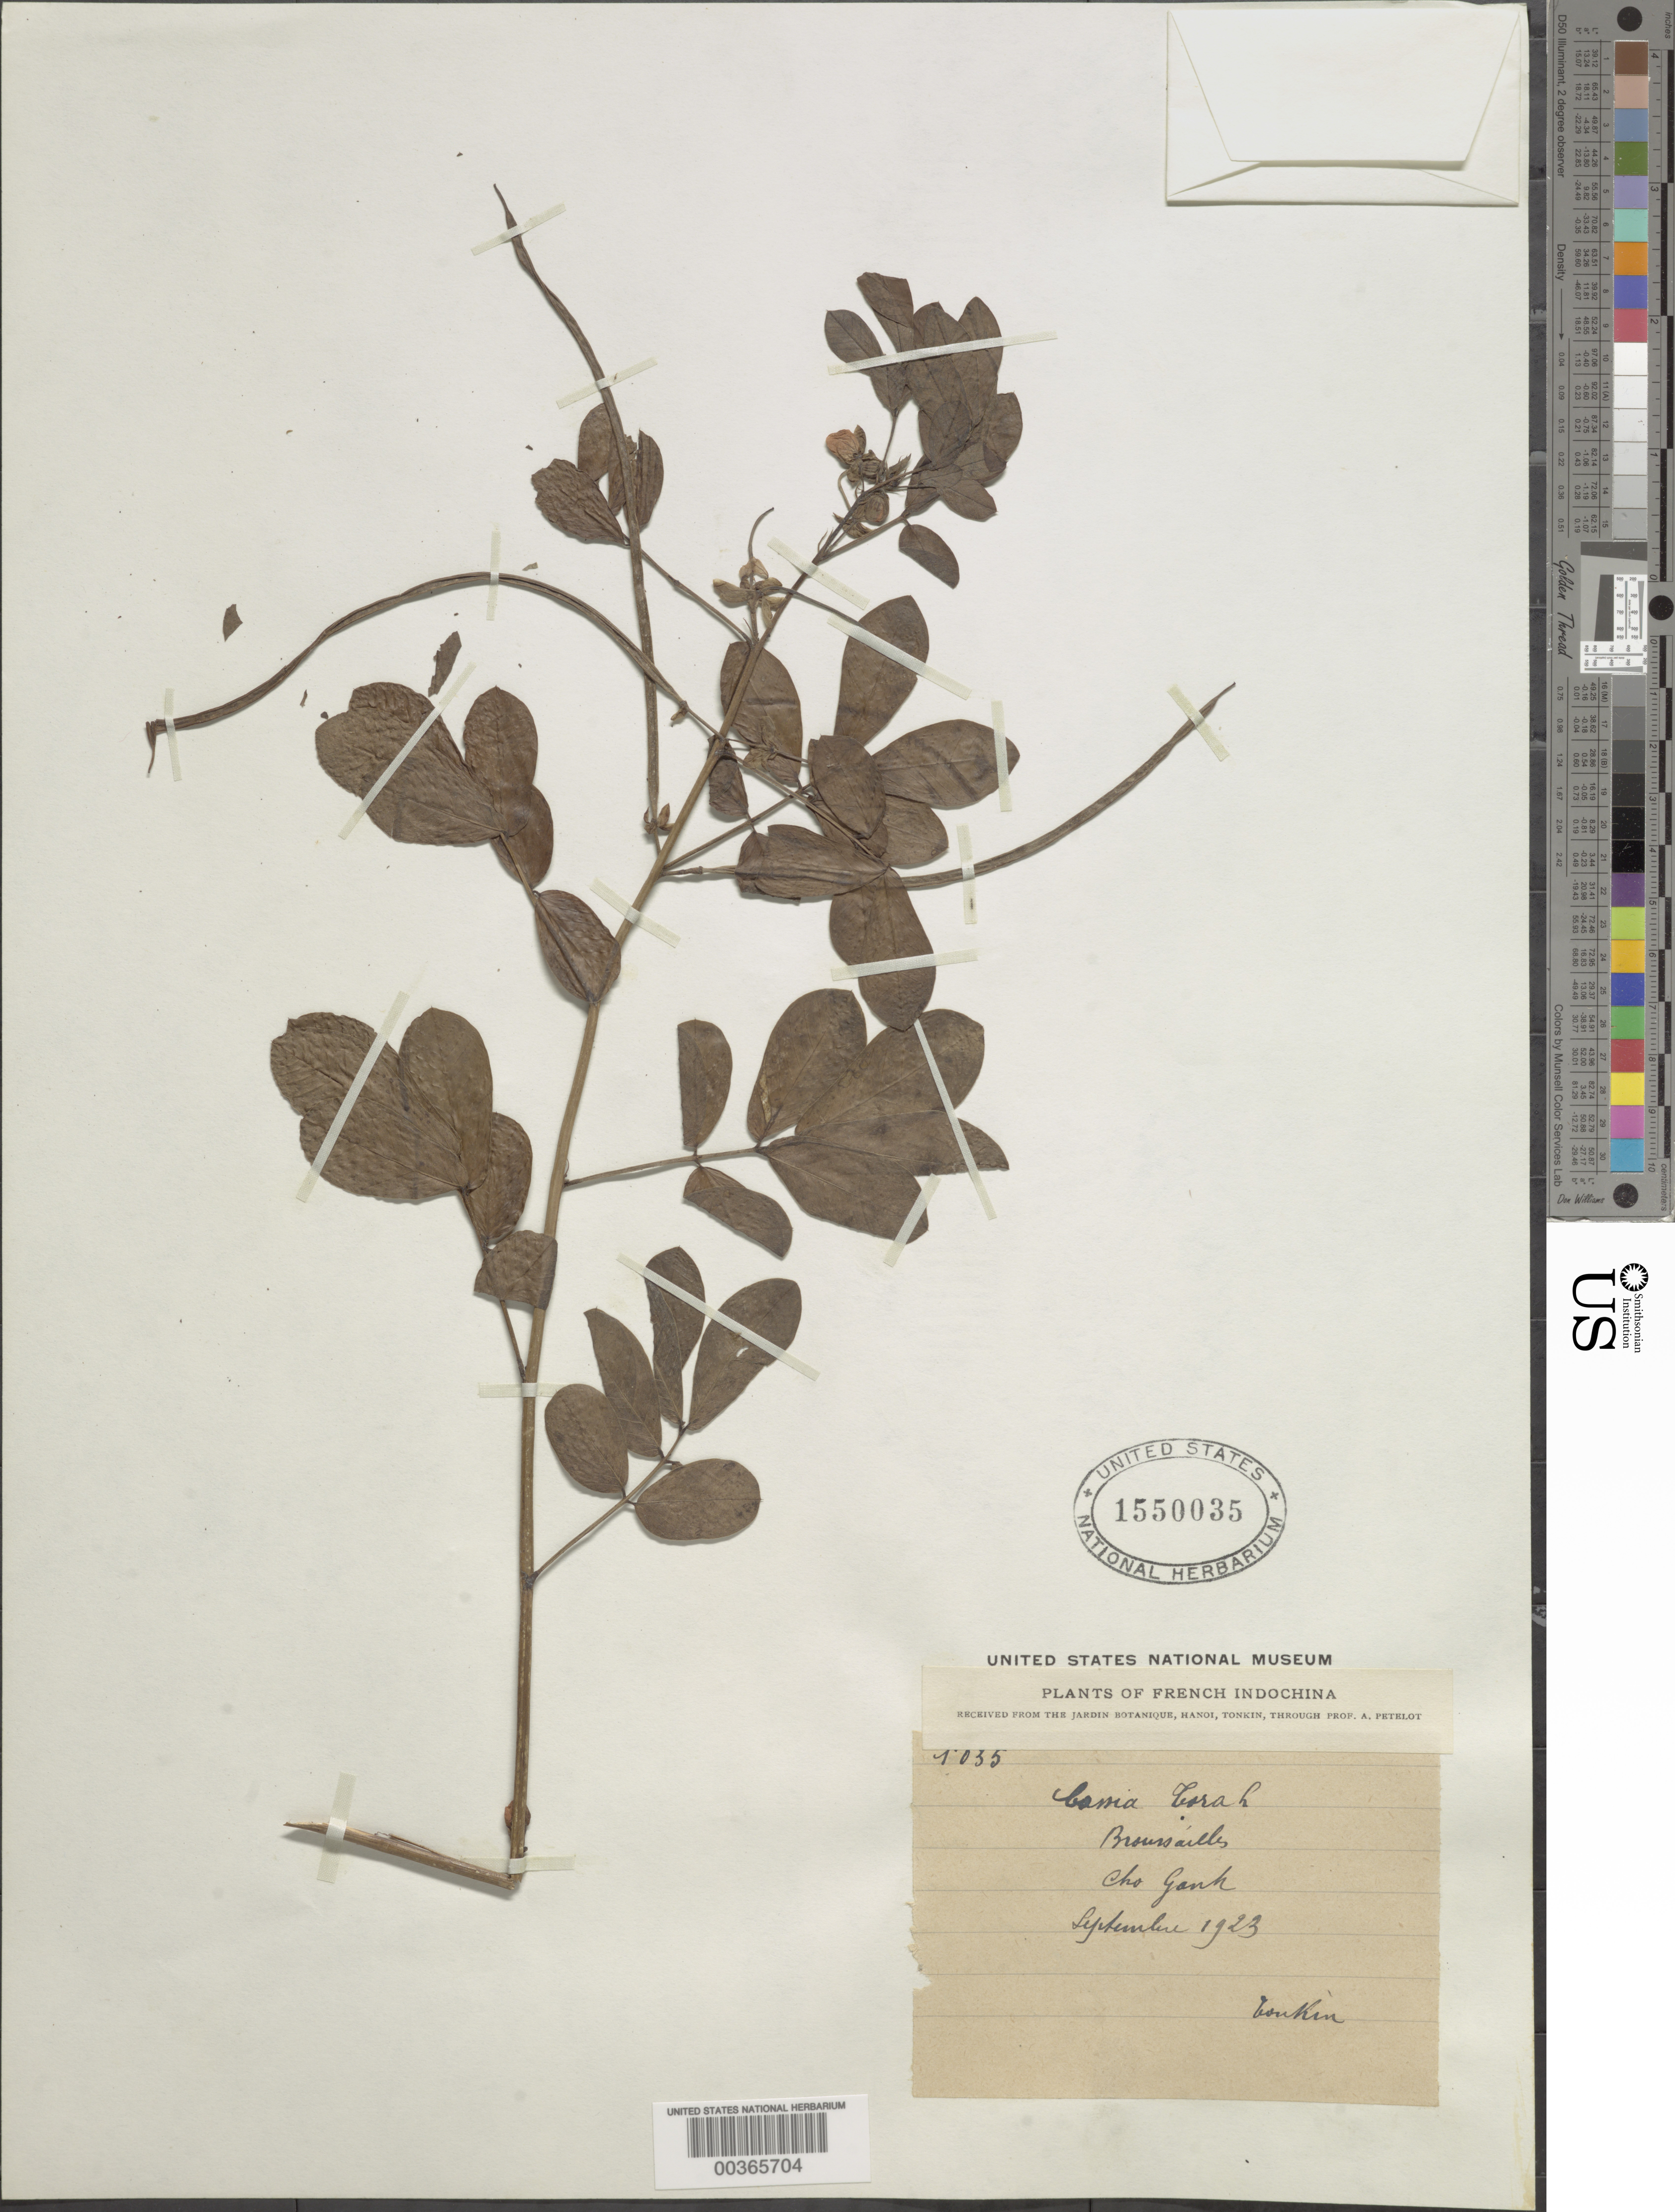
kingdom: Plantae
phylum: Tracheophyta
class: Magnoliopsida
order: Fabales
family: Fabaceae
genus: Senna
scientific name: Senna obtusifolia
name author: (L.) H.S. Irwin & Barneby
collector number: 1035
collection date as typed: Sep 1923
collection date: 1923-09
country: Vietnam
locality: Broussailles; cho gank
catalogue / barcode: US 1550035